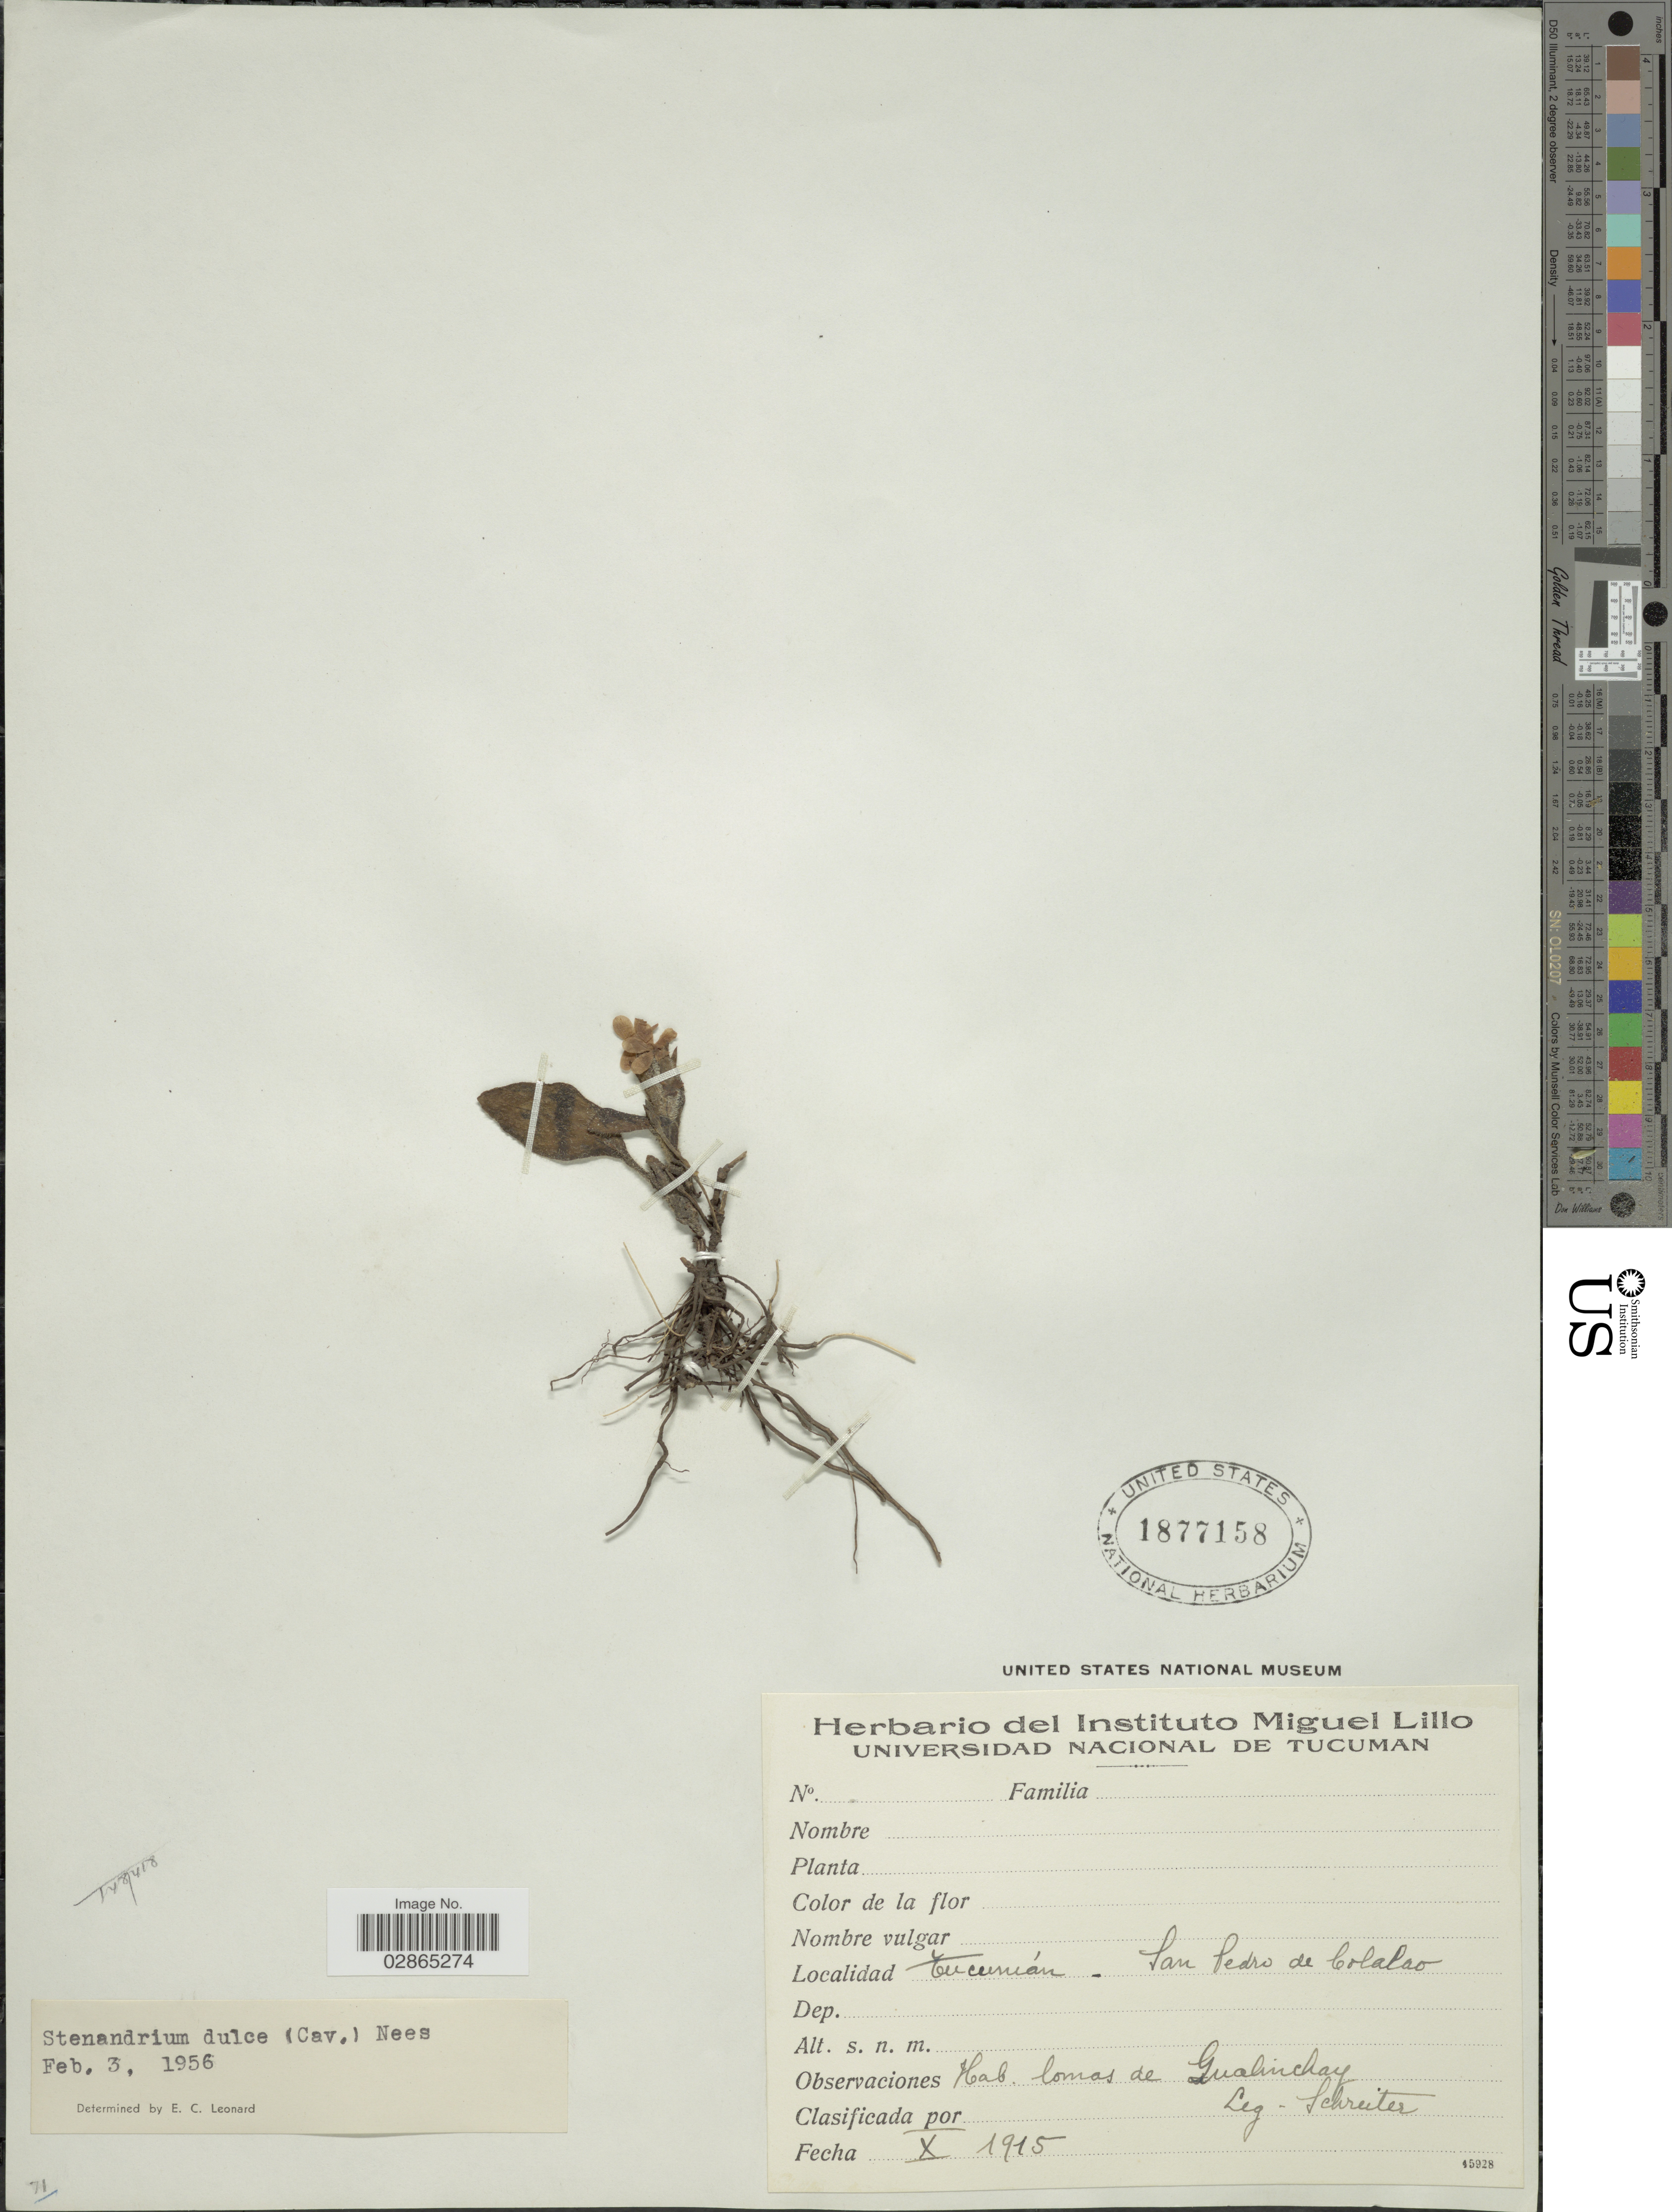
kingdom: Plantae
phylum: Tracheophyta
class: Magnoliopsida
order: Lamiales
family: Acanthaceae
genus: Stenandrium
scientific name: Stenandrium dulce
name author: (Cav.) Nees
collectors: -. Schreiter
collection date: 1915-10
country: Argentina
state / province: Tucuman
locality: San Pedro de Colalao. lomas de Gualinchay.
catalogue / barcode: US 1877158